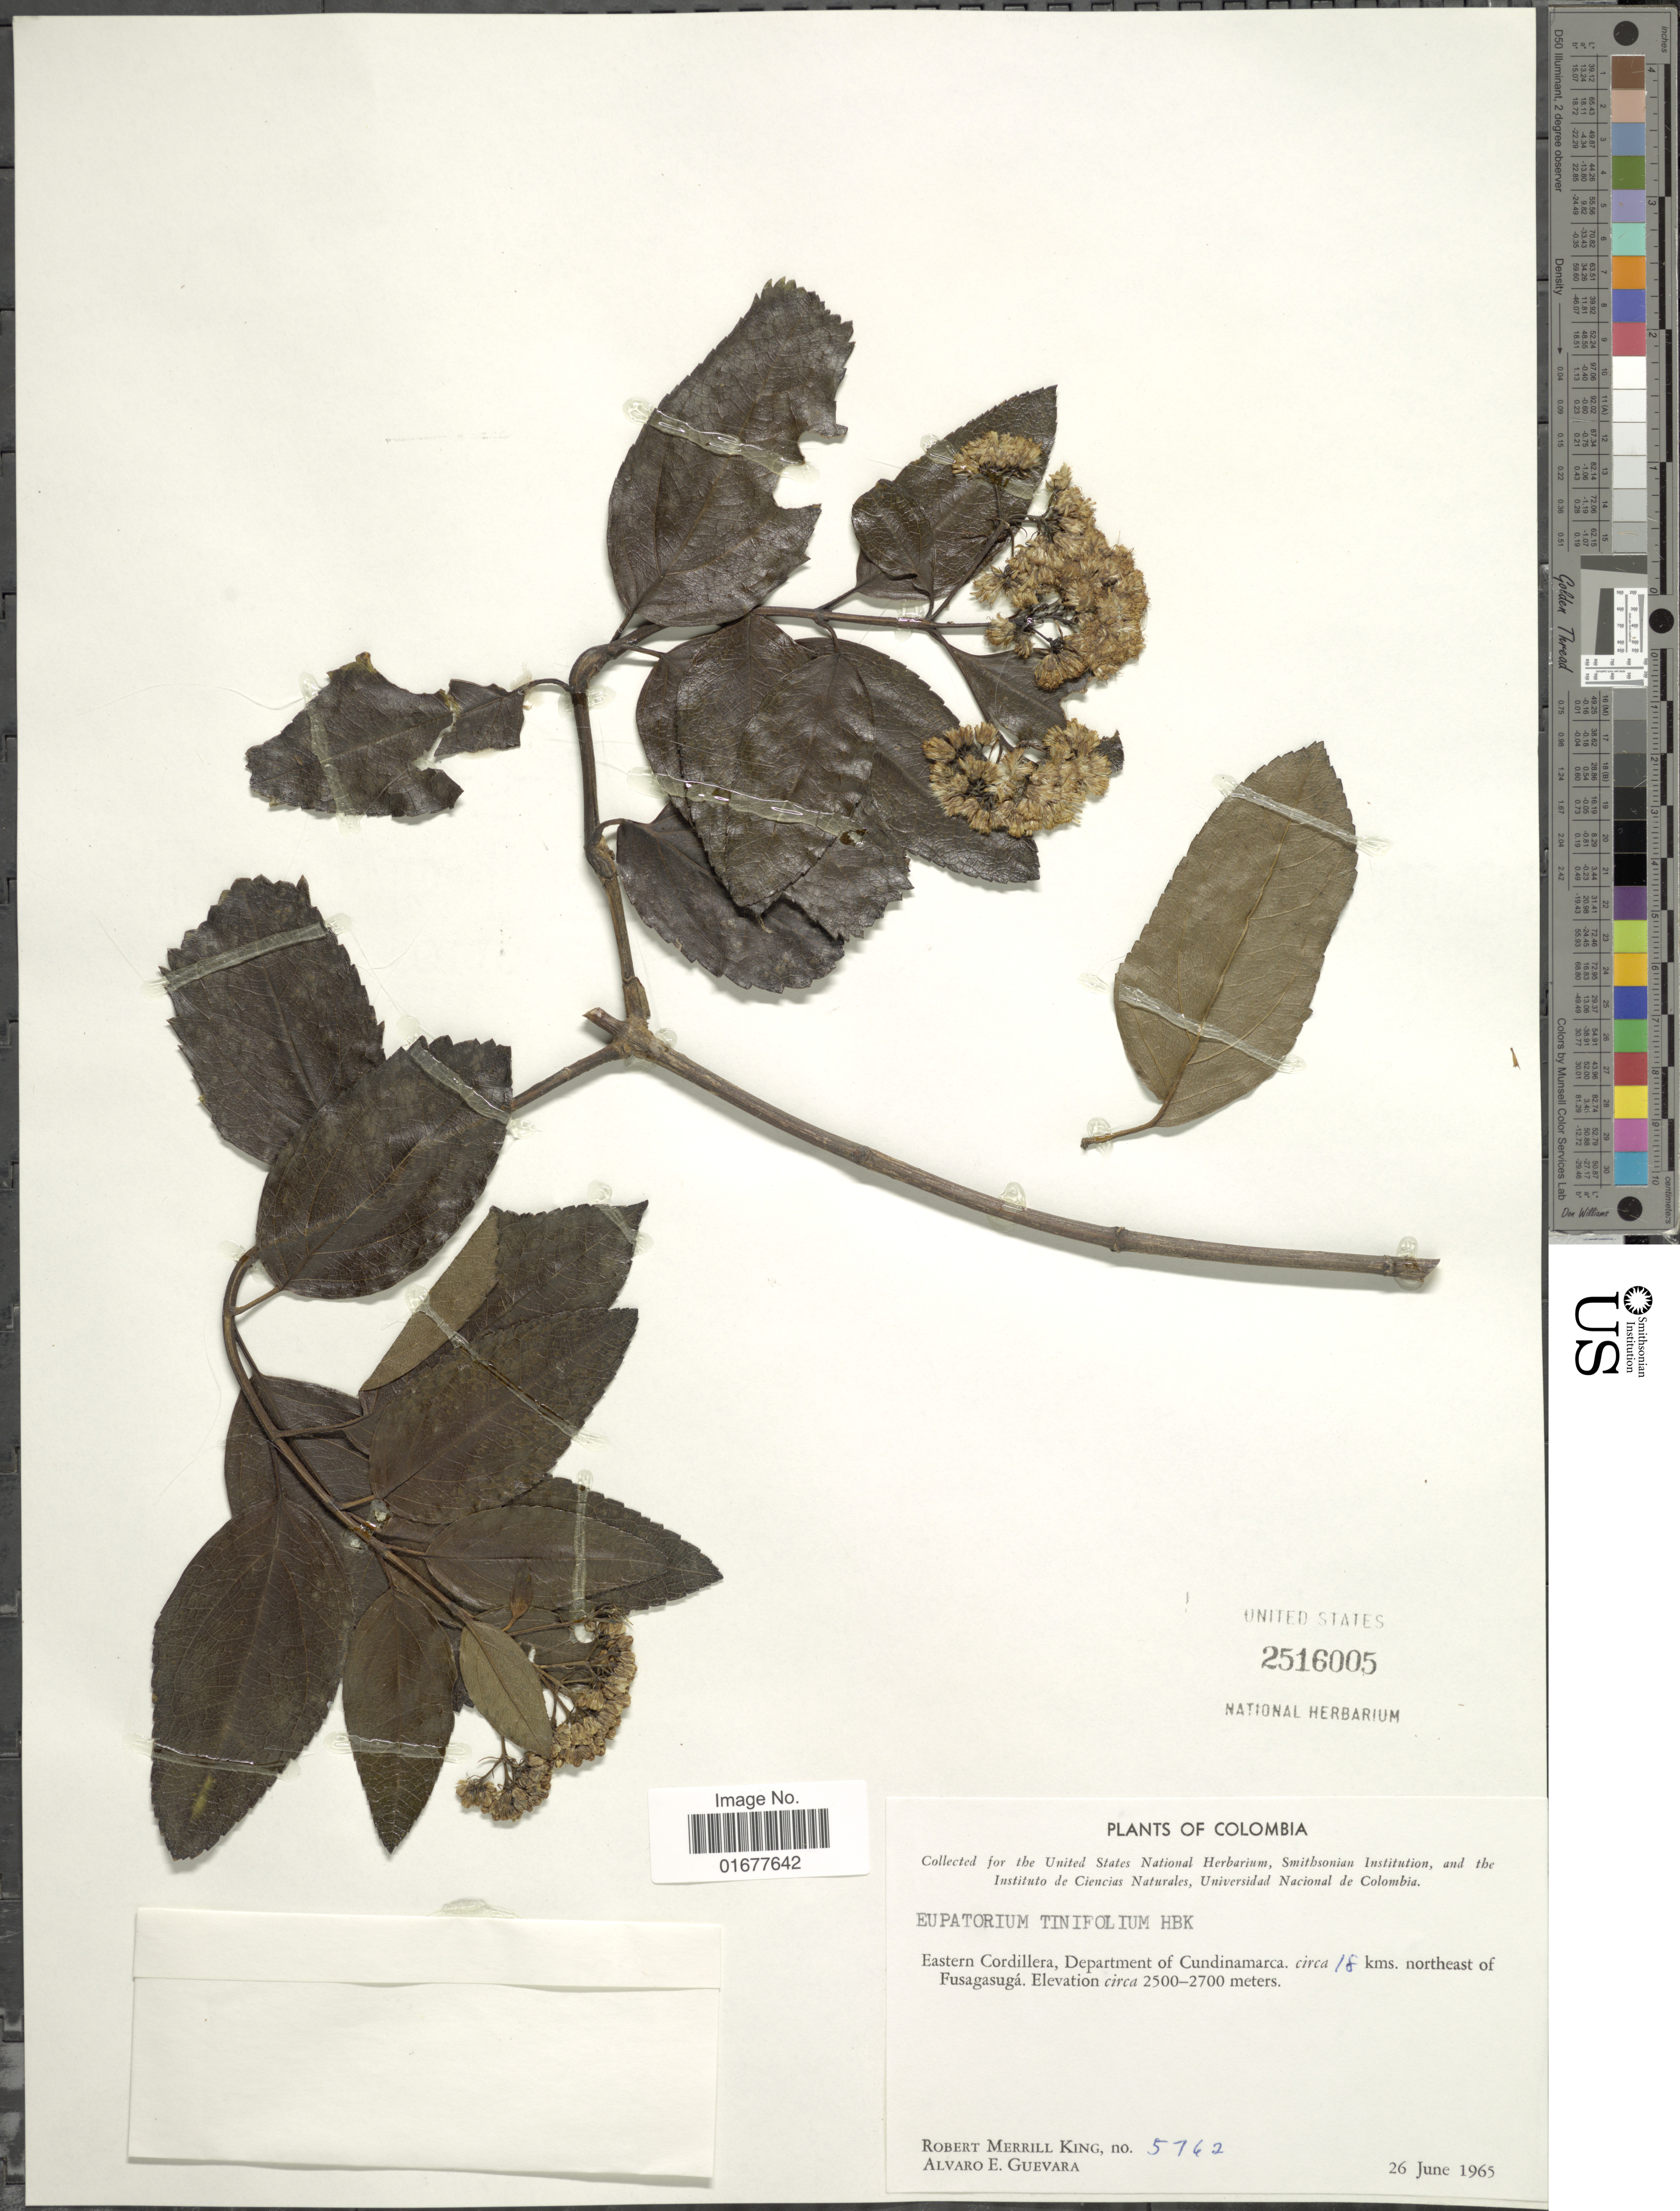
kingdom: Plantae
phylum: Tracheophyta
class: Magnoliopsida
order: Asterales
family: Asteraceae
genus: Ageratina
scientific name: Ageratina tinifolia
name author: (Kunth) R.M. King & H. Rob.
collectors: R. M. King & A. E. Guevara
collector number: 5762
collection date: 1965-06-26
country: Colombia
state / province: Cundinamarca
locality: Eastern Cordillera, Department of Cundinamarca, circa 18 kms. northeast of Fusagasuga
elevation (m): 2500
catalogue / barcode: US 2516005